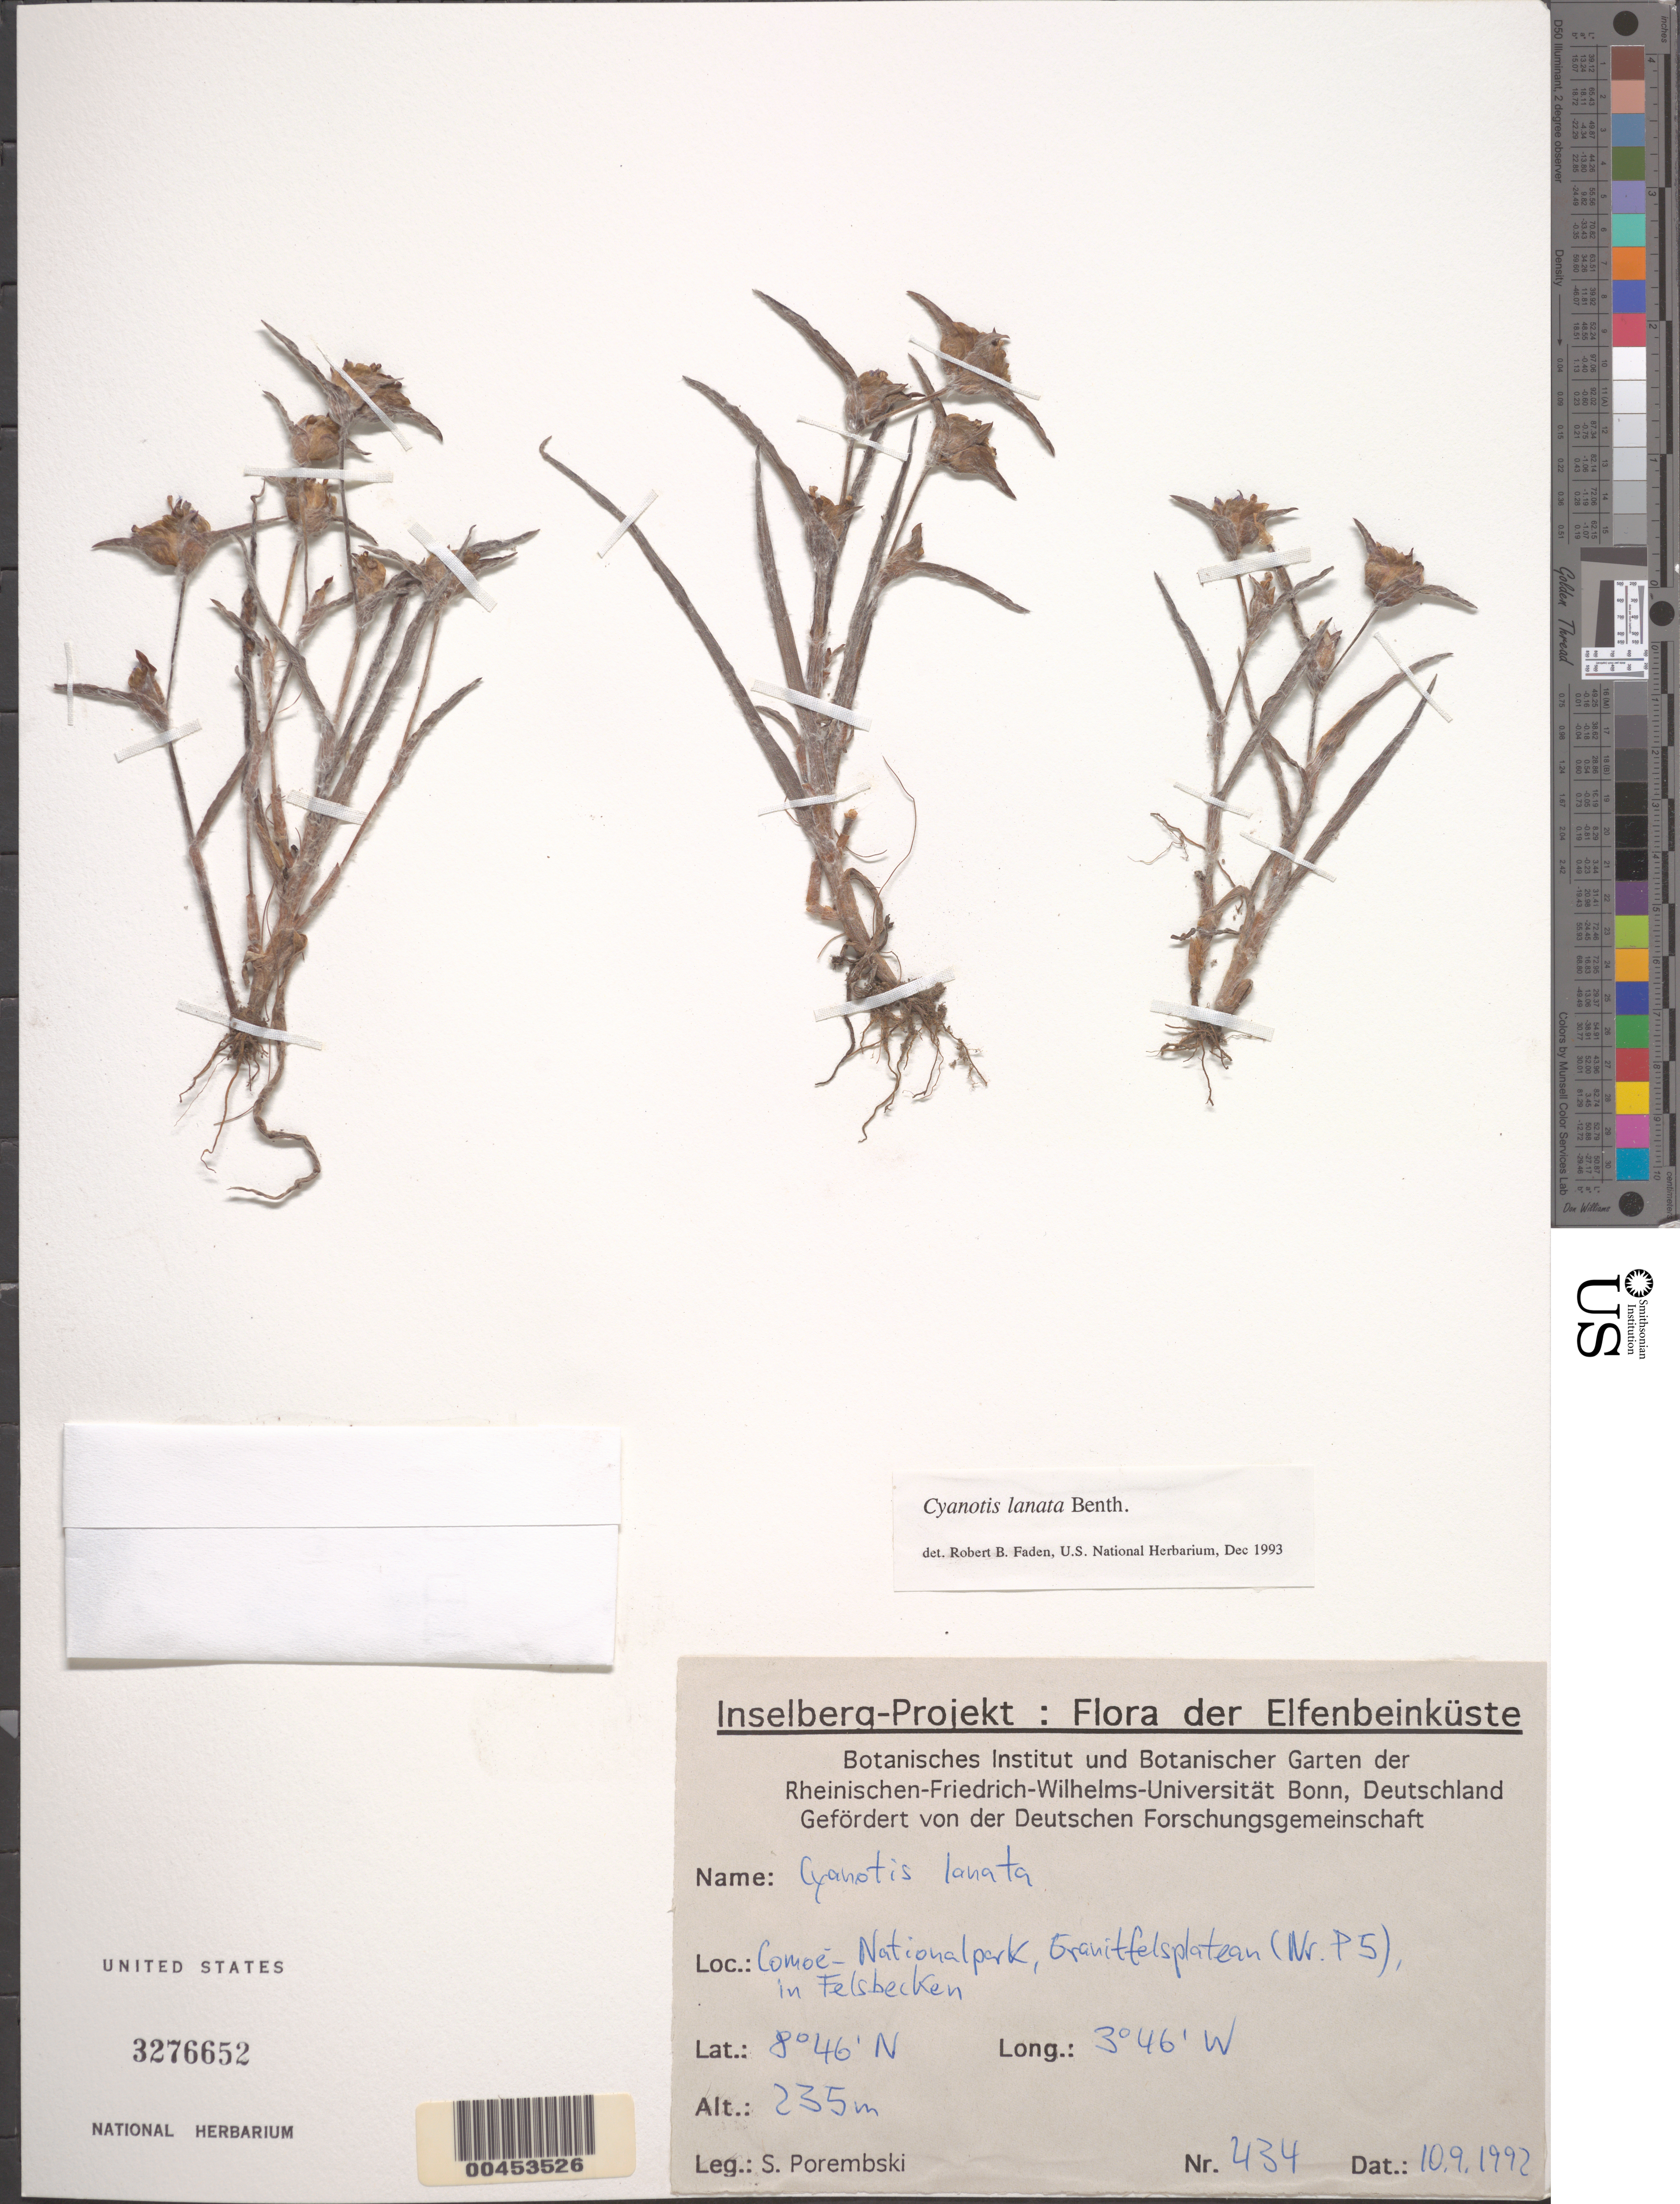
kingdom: Plantae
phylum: Tracheophyta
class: Liliopsida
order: Commelinales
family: Commelinaceae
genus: Cyanotis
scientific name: Cyanotis lanata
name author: Benth.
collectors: S. Porembski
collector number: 434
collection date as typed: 10 Sep 1992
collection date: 1992-09-10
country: Ivory Coast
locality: Comoe National Park, (nr. p5)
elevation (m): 235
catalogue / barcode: US 3276652